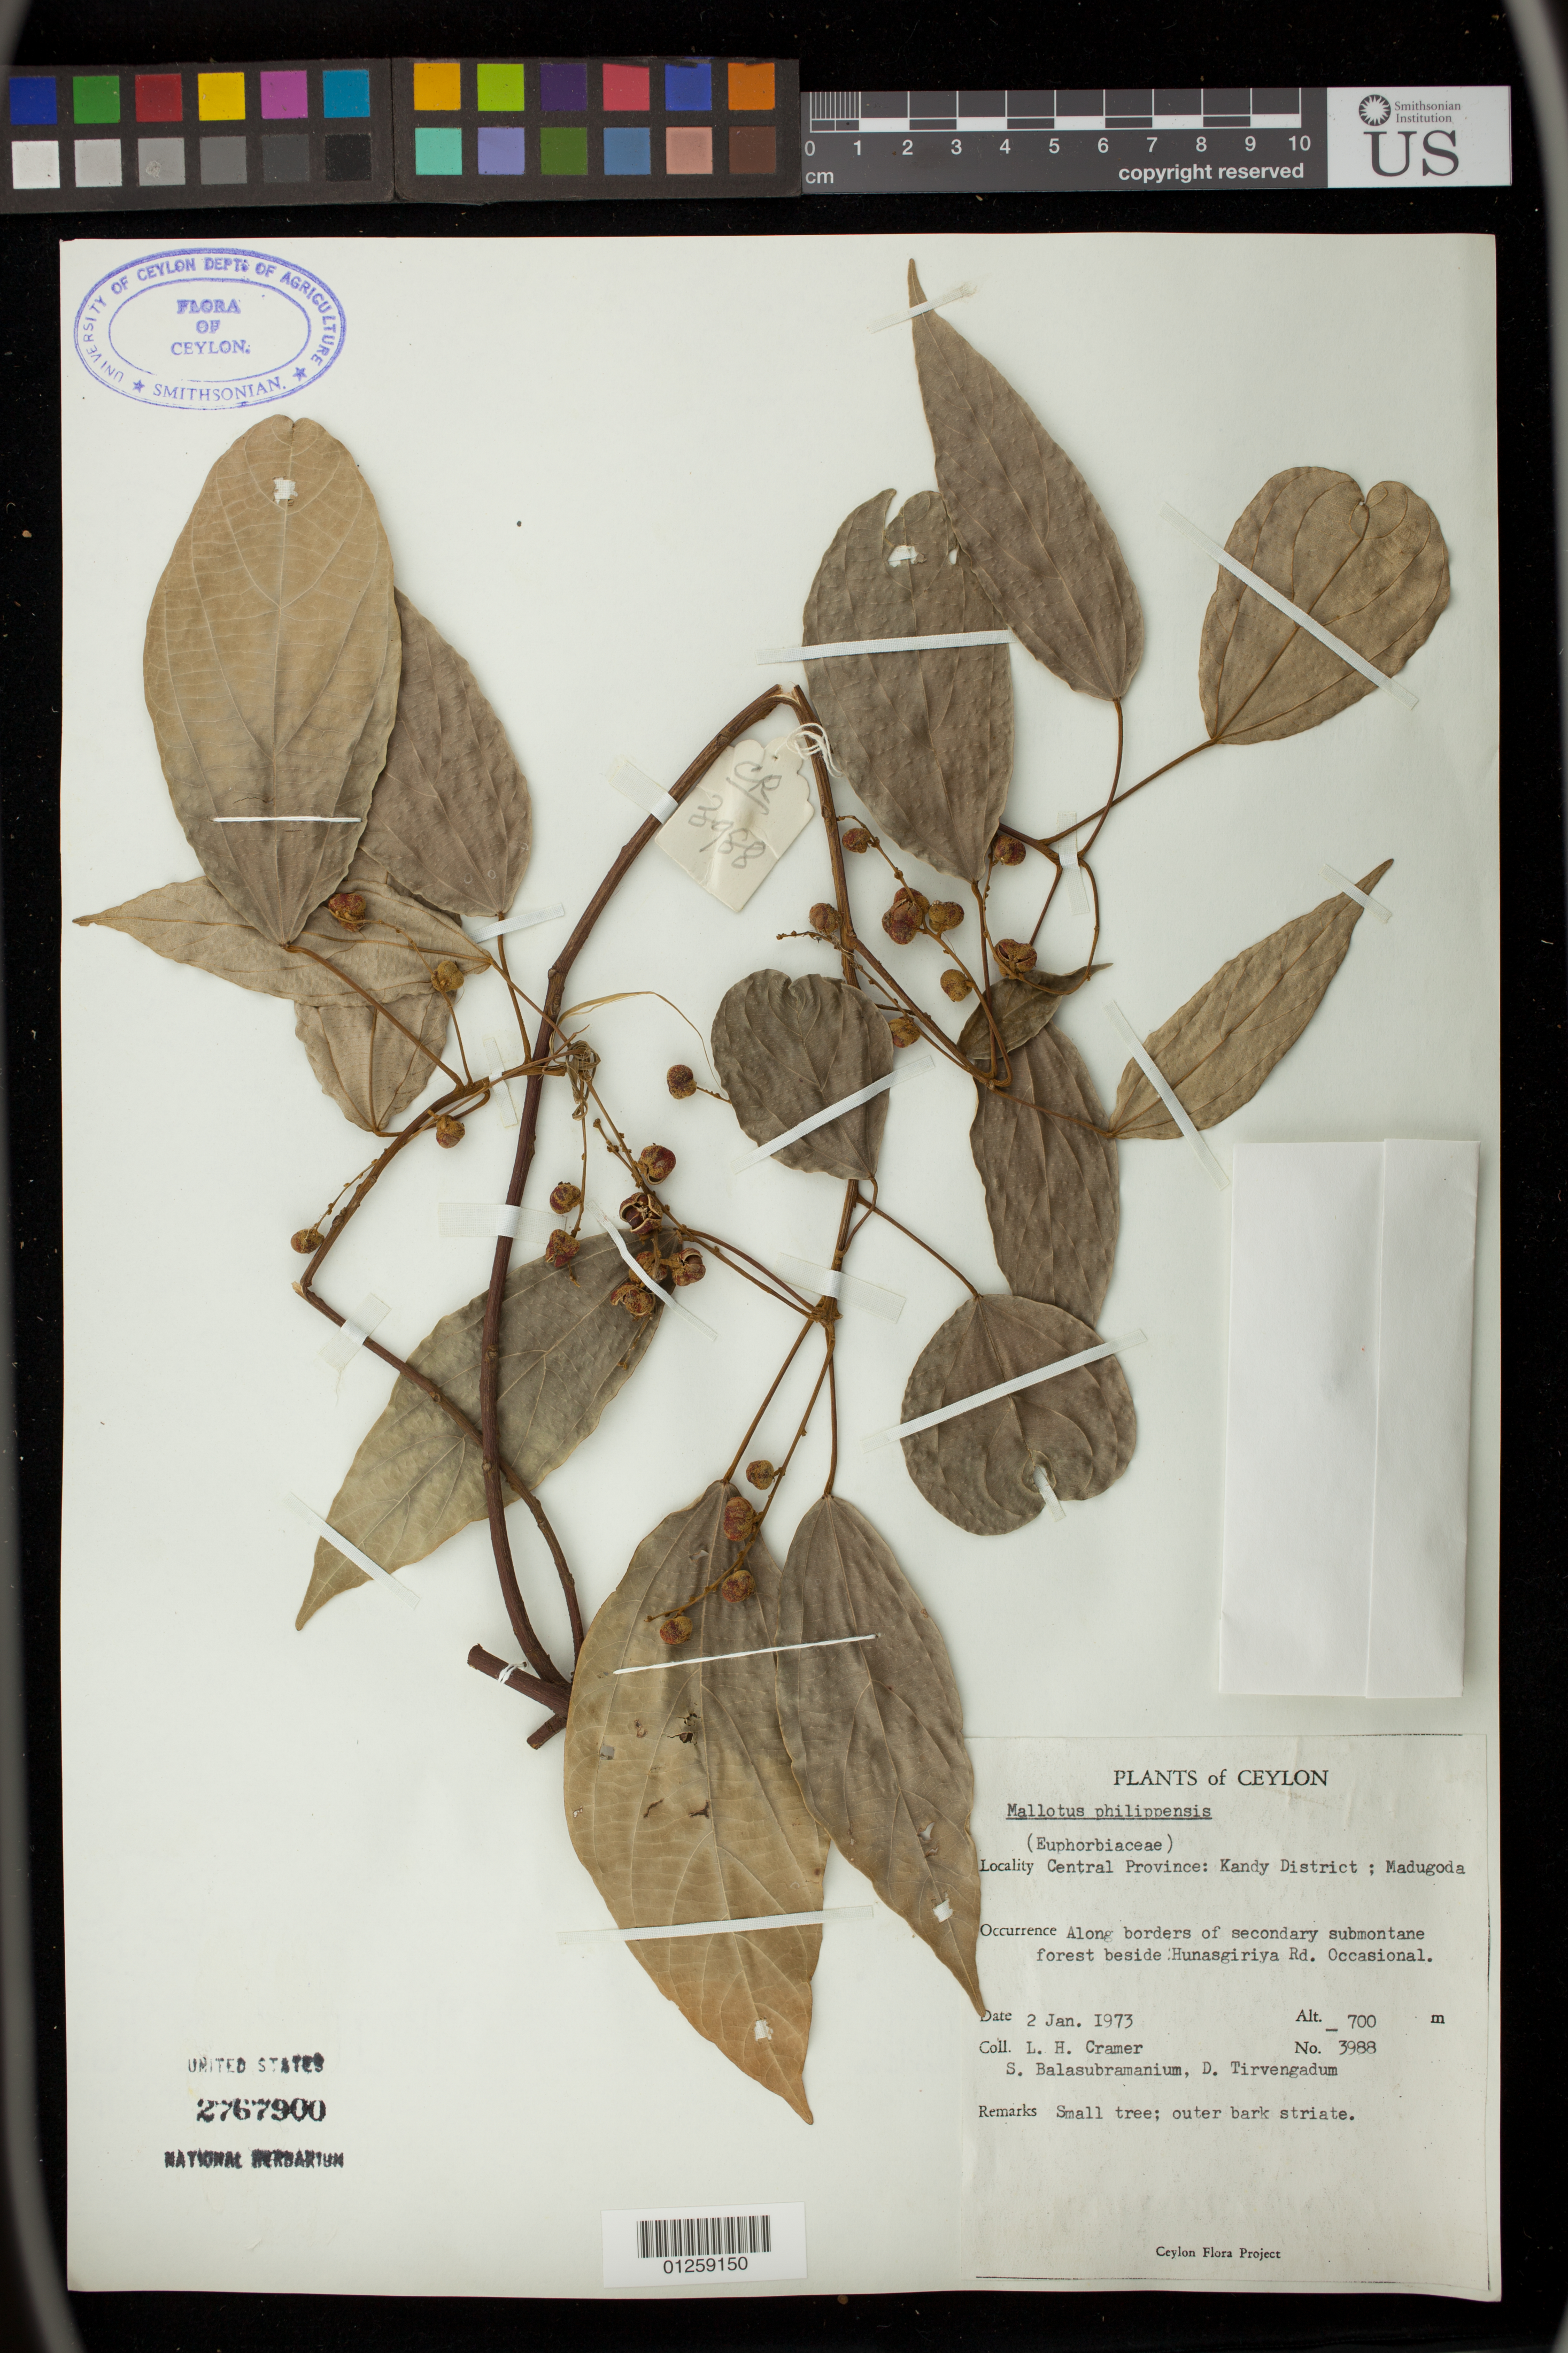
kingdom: Plantae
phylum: Tracheophyta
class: Magnoliopsida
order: Malpighiales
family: Euphorbiaceae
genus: Mallotus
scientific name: Mallotus philippensis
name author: (Lam.) Müll. Arg.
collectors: L. H. Cramer, S. Balasubramanium & D. Tirvengadum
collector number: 3988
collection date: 1973-01-02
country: Sri Lanka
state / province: Central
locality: Kandy District; Madugoda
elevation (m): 700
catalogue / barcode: US 2767900